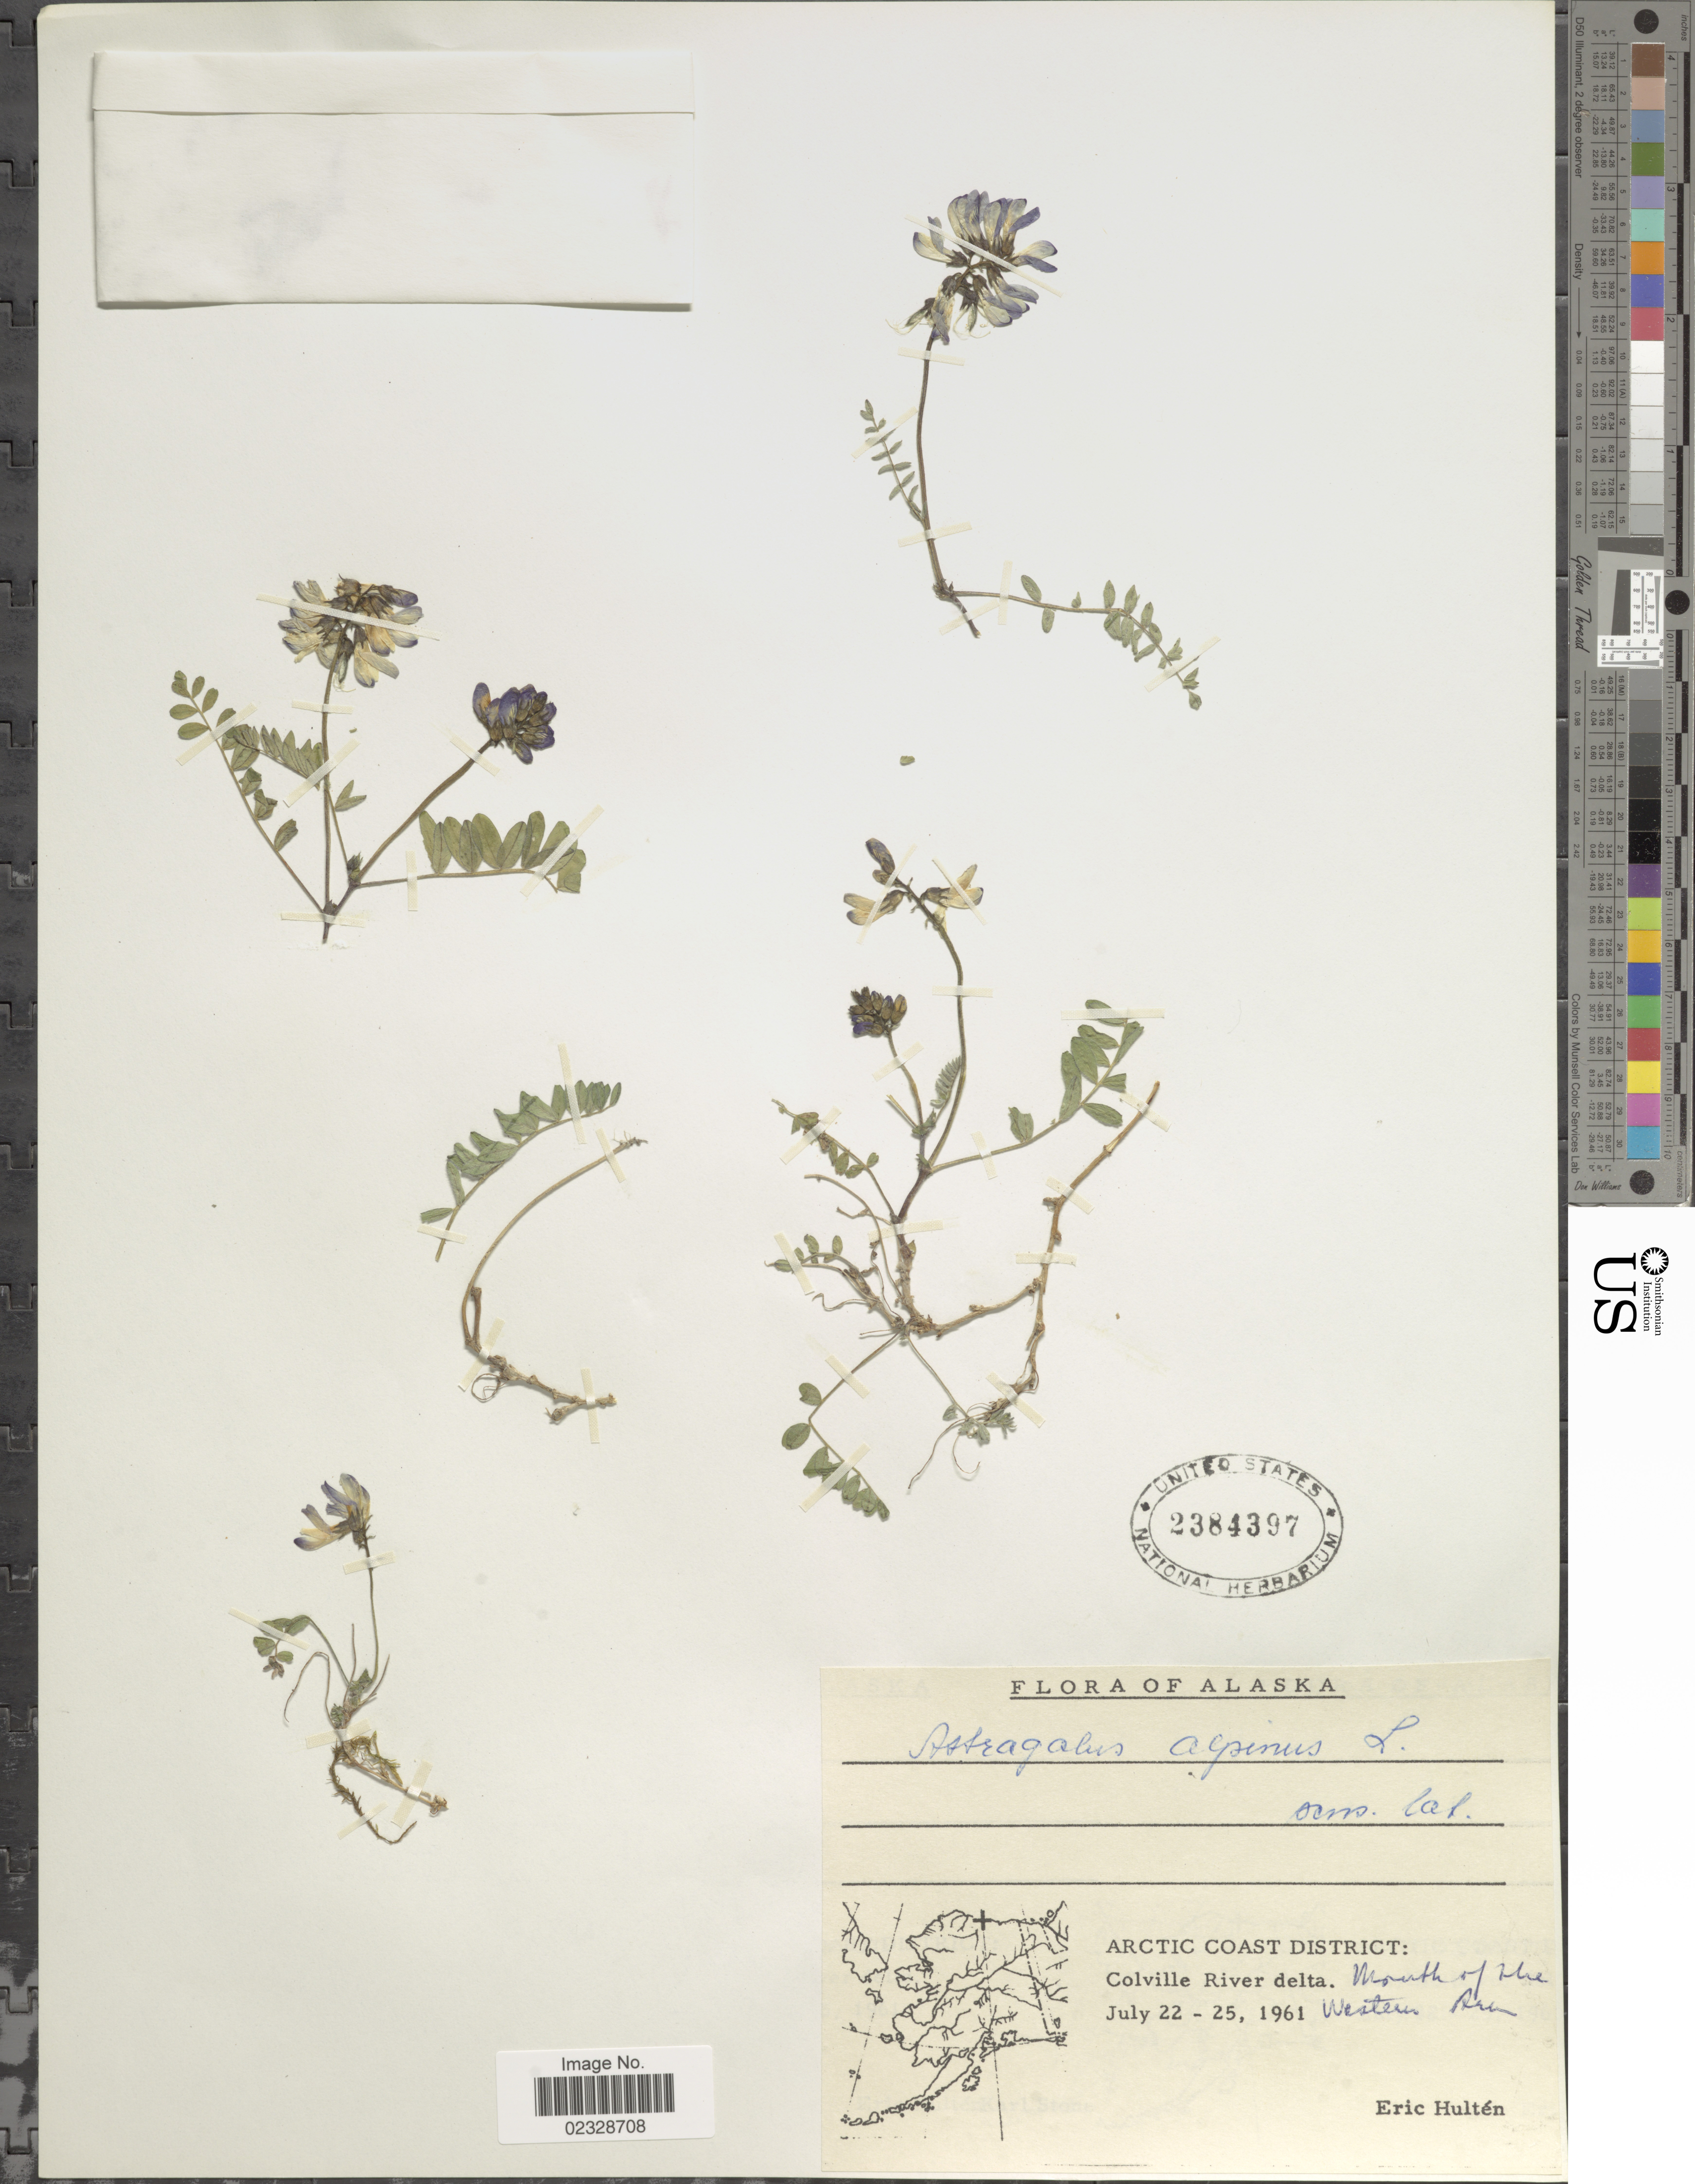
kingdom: Plantae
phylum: Tracheophyta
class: Magnoliopsida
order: Fabales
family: Fabaceae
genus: Astragalus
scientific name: Astragalus alpinus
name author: L.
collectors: E. G. Hultén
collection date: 1961-07-22/1961-07-25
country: United States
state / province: Alaska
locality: Arctic Coast District, Colville River delta, mouth of the Western Arm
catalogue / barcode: US 2384397